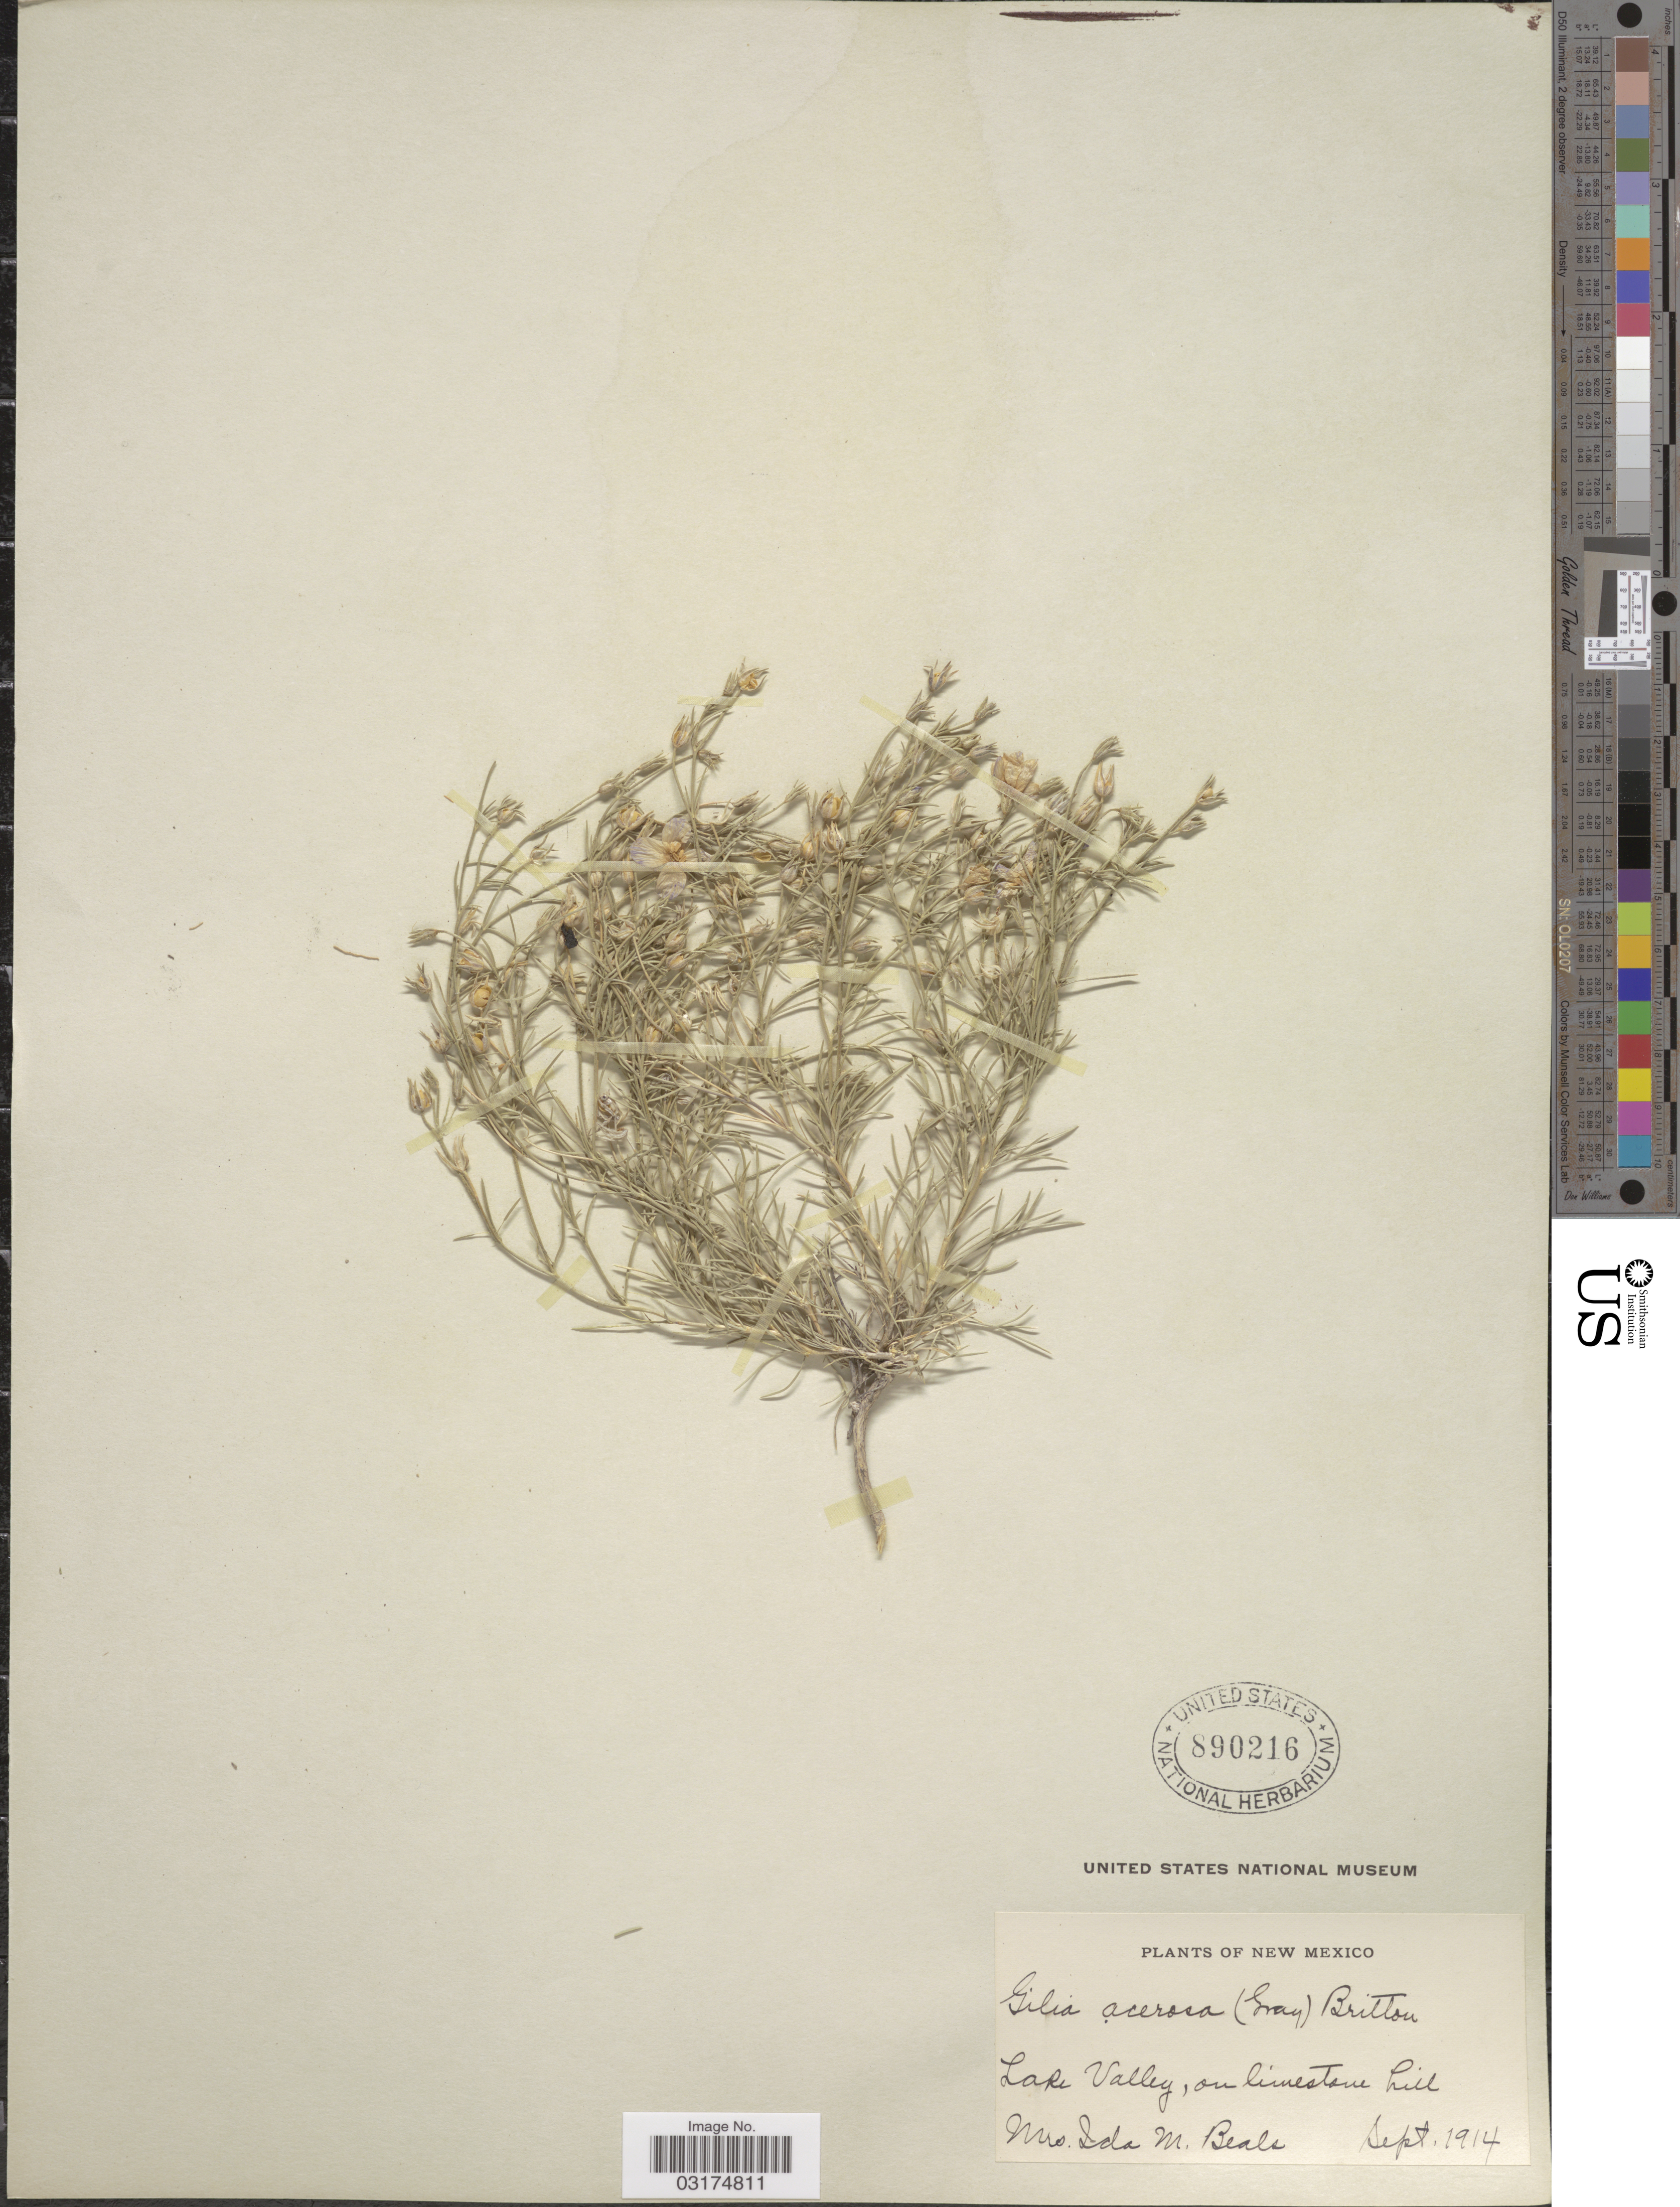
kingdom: Plantae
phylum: Tracheophyta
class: Magnoliopsida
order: Ericales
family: Polemoniaceae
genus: Giliastrum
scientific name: Giliastrum acerosum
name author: (A. Gray) Rydb.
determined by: Strong, Mark T., (BOT), Smithsonian Institution - National Museum of Natural History (UNITED STATES)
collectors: I. M. Beals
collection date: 1914-09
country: United States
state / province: New Mexico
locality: Lake Valley, on limestone hill.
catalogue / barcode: US 890216